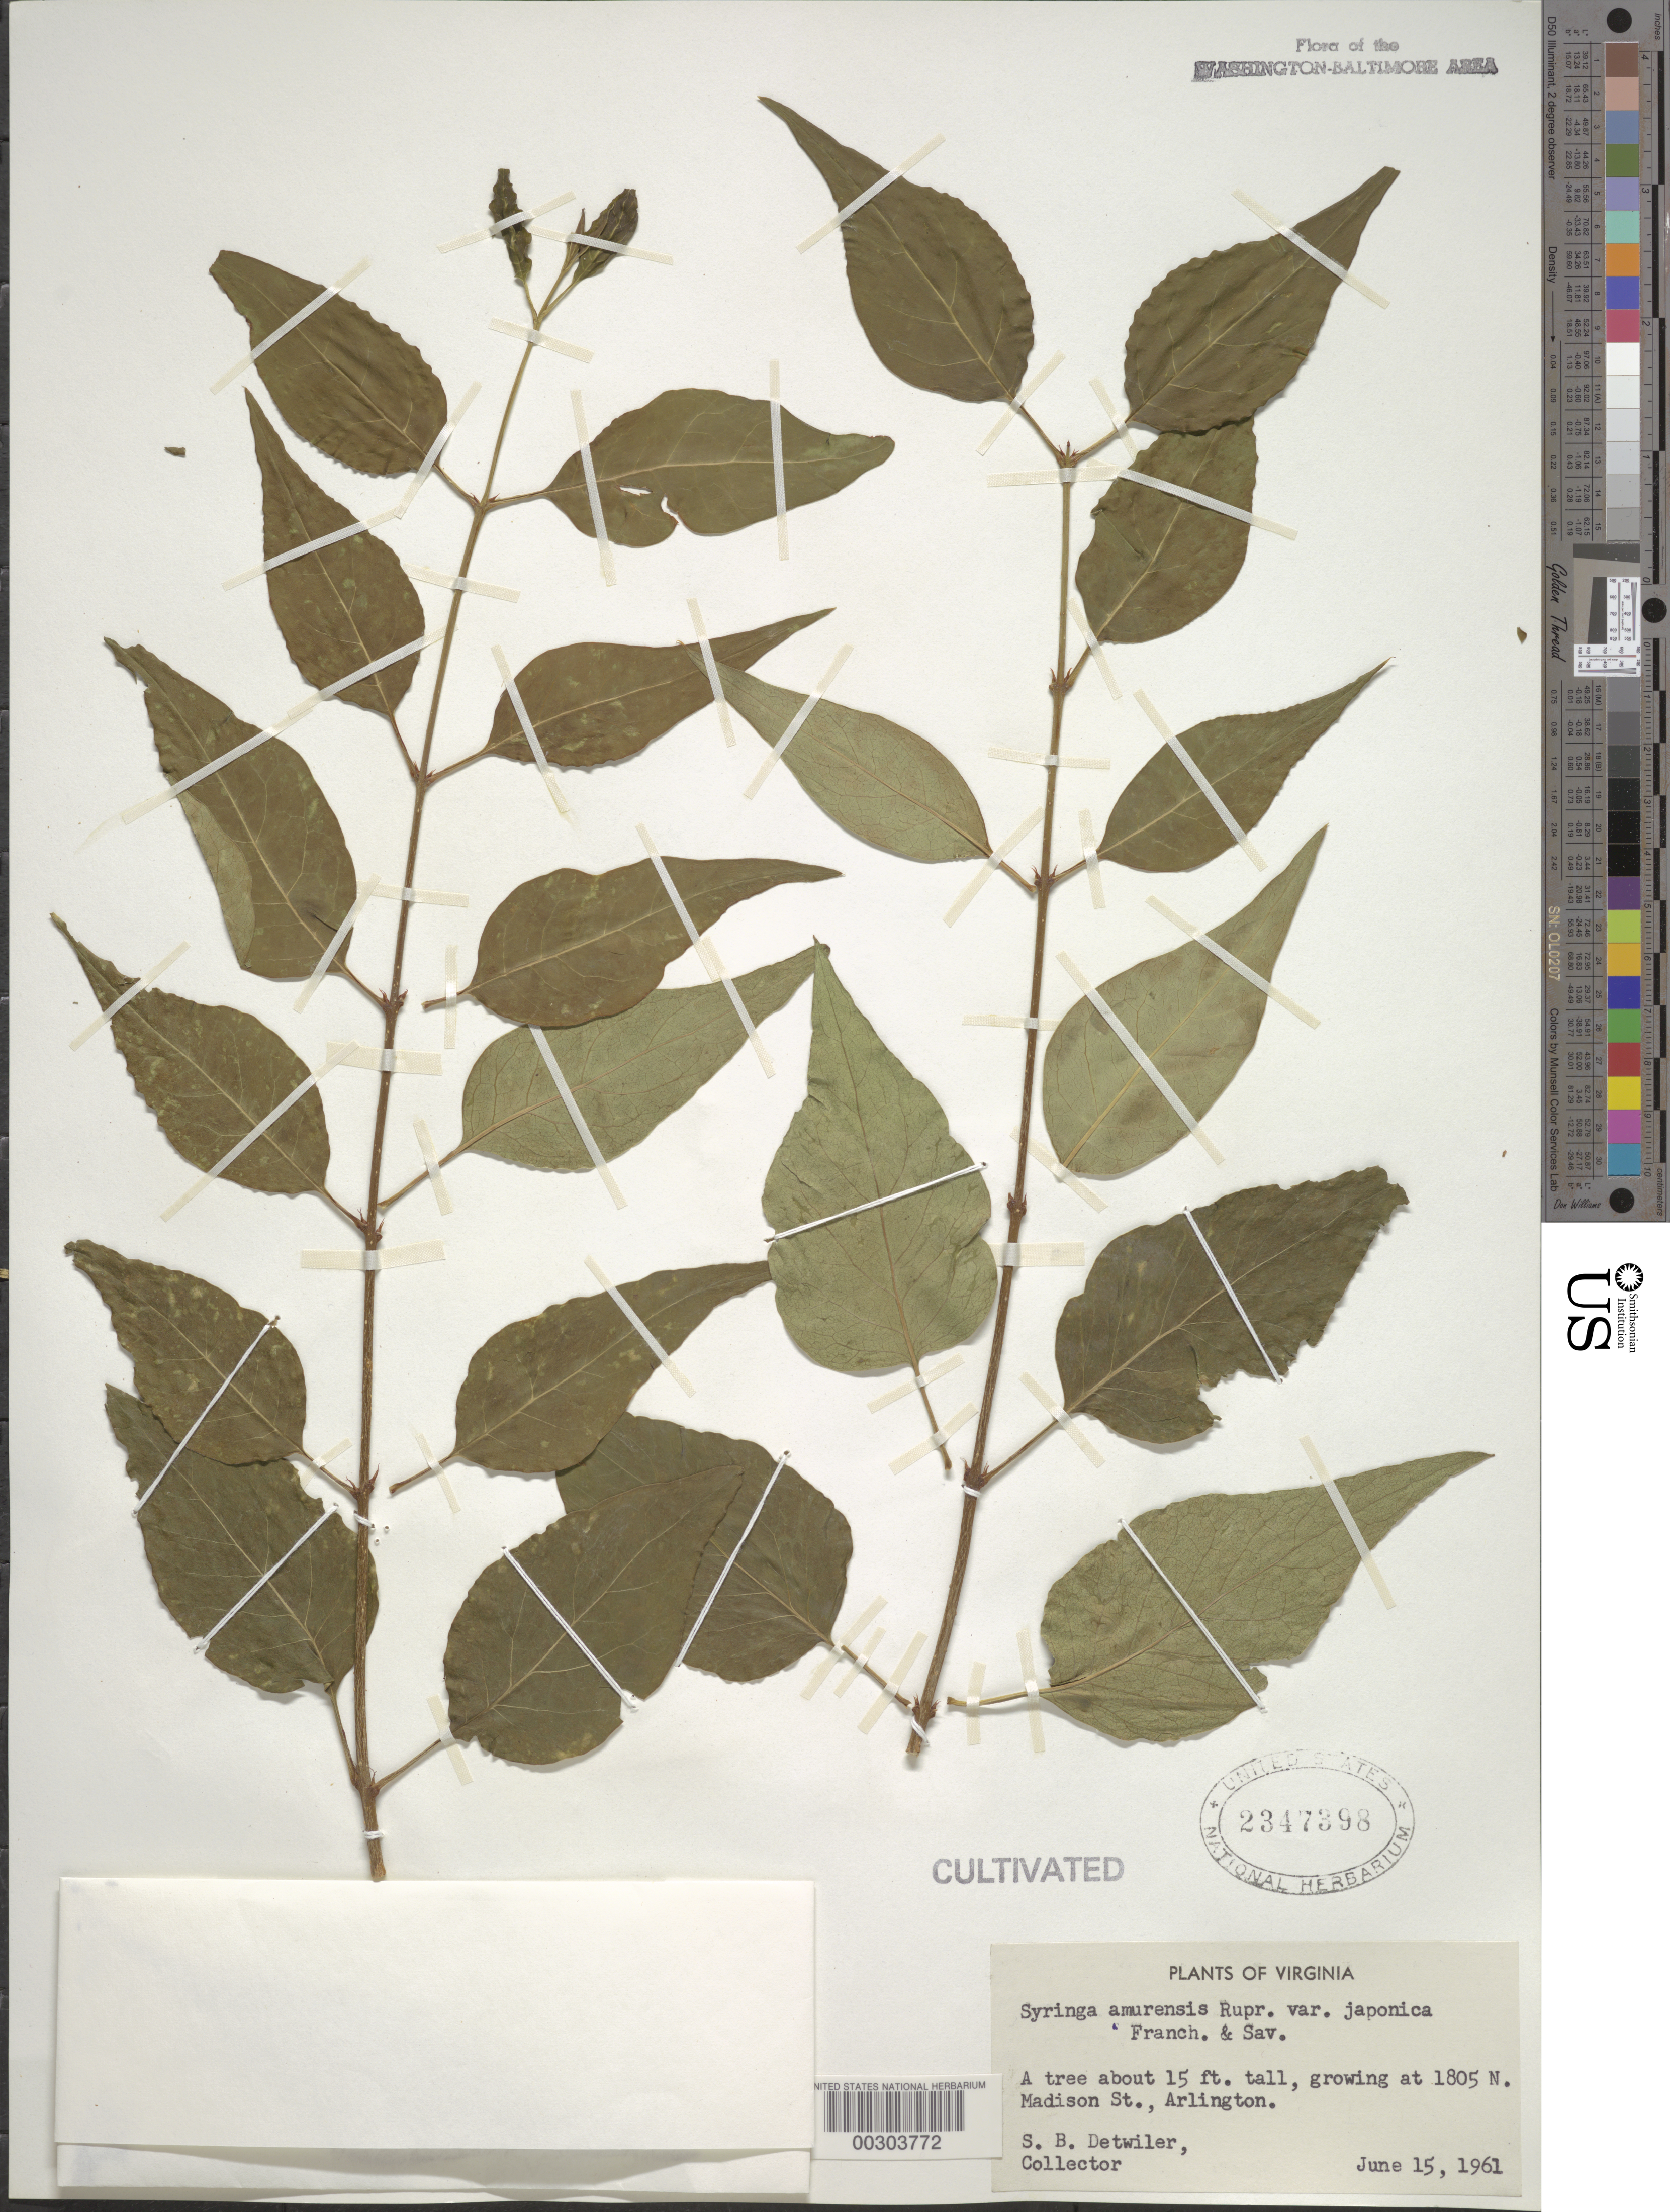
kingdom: Plantae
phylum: Tracheophyta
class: Magnoliopsida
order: Lamiales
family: Oleaceae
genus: Syringa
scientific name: Syringa amurensis var. japonica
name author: (Maxim.) Franch. & Sav.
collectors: S. Detwiler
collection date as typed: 15 Jun 1961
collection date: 1961-06-15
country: United States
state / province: Virginia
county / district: Arlington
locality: Arlington, 1805 N Madison St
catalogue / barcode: US 2347398